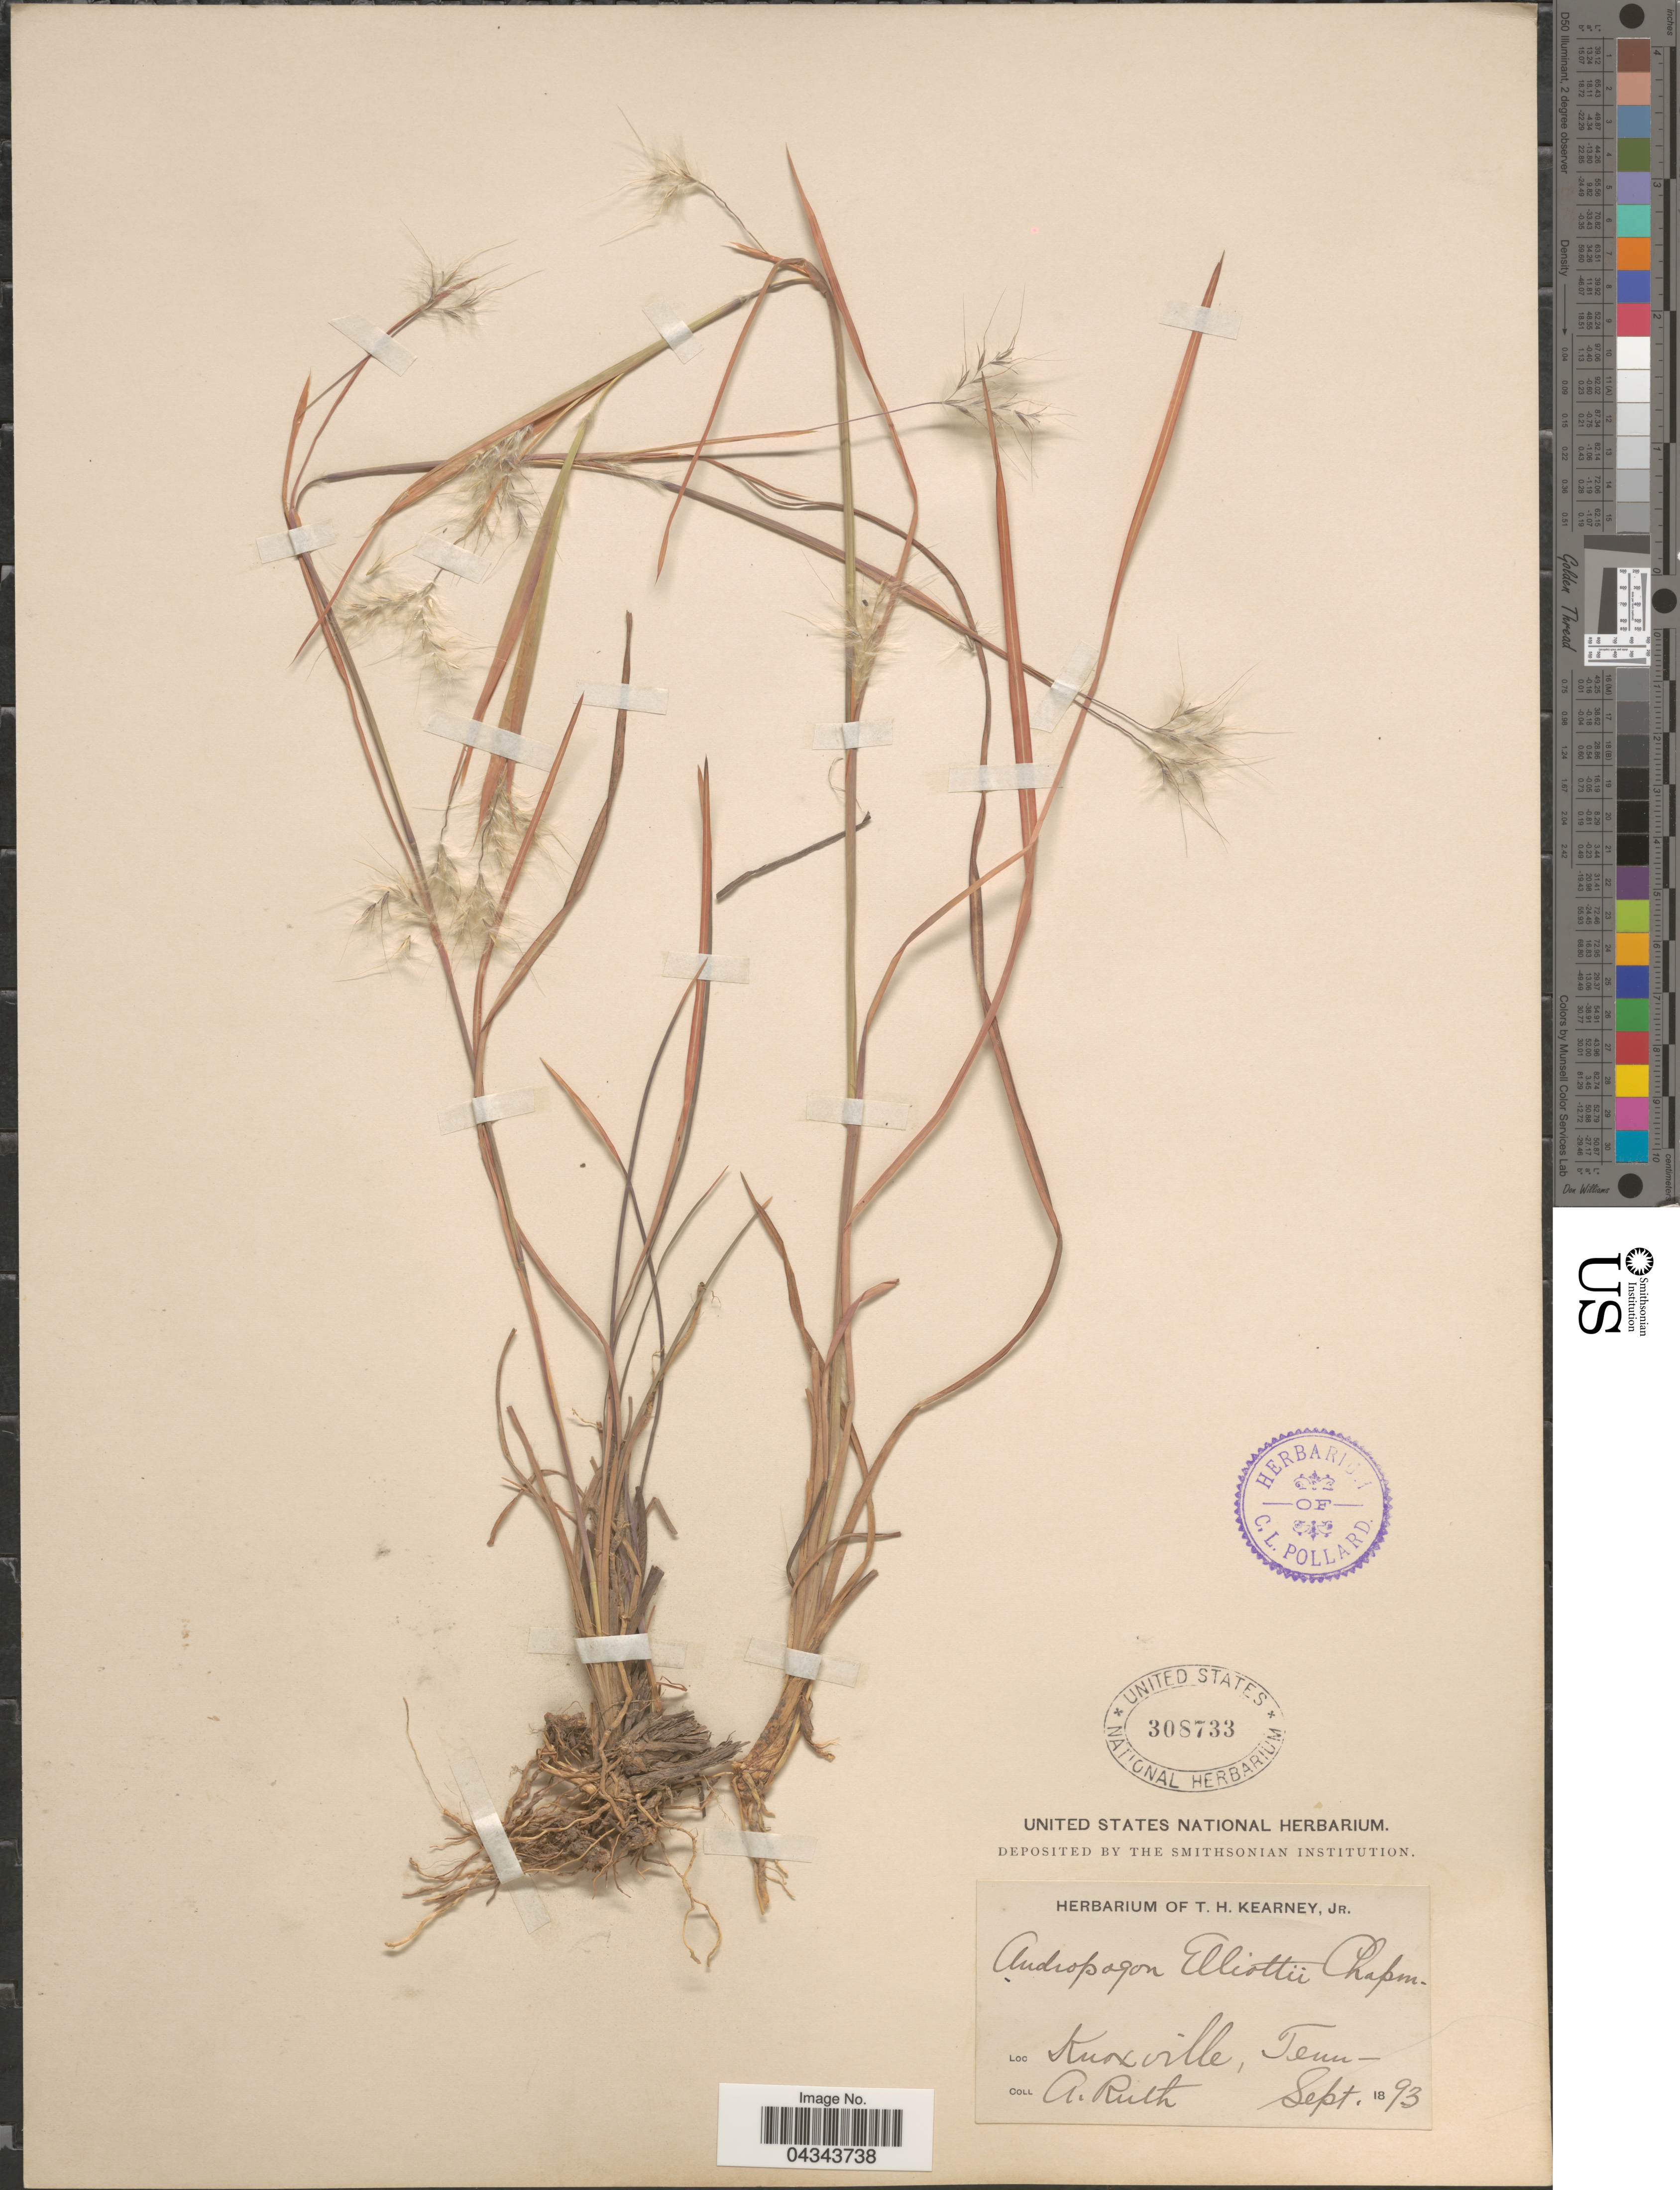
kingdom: Plantae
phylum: Tracheophyta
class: Liliopsida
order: Poales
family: Poaceae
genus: Andropogon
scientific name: Andropogon ternarius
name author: Michx.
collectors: A. Ruth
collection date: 1893-09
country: United States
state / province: Tennessee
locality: Knoxville.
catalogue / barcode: US 308733